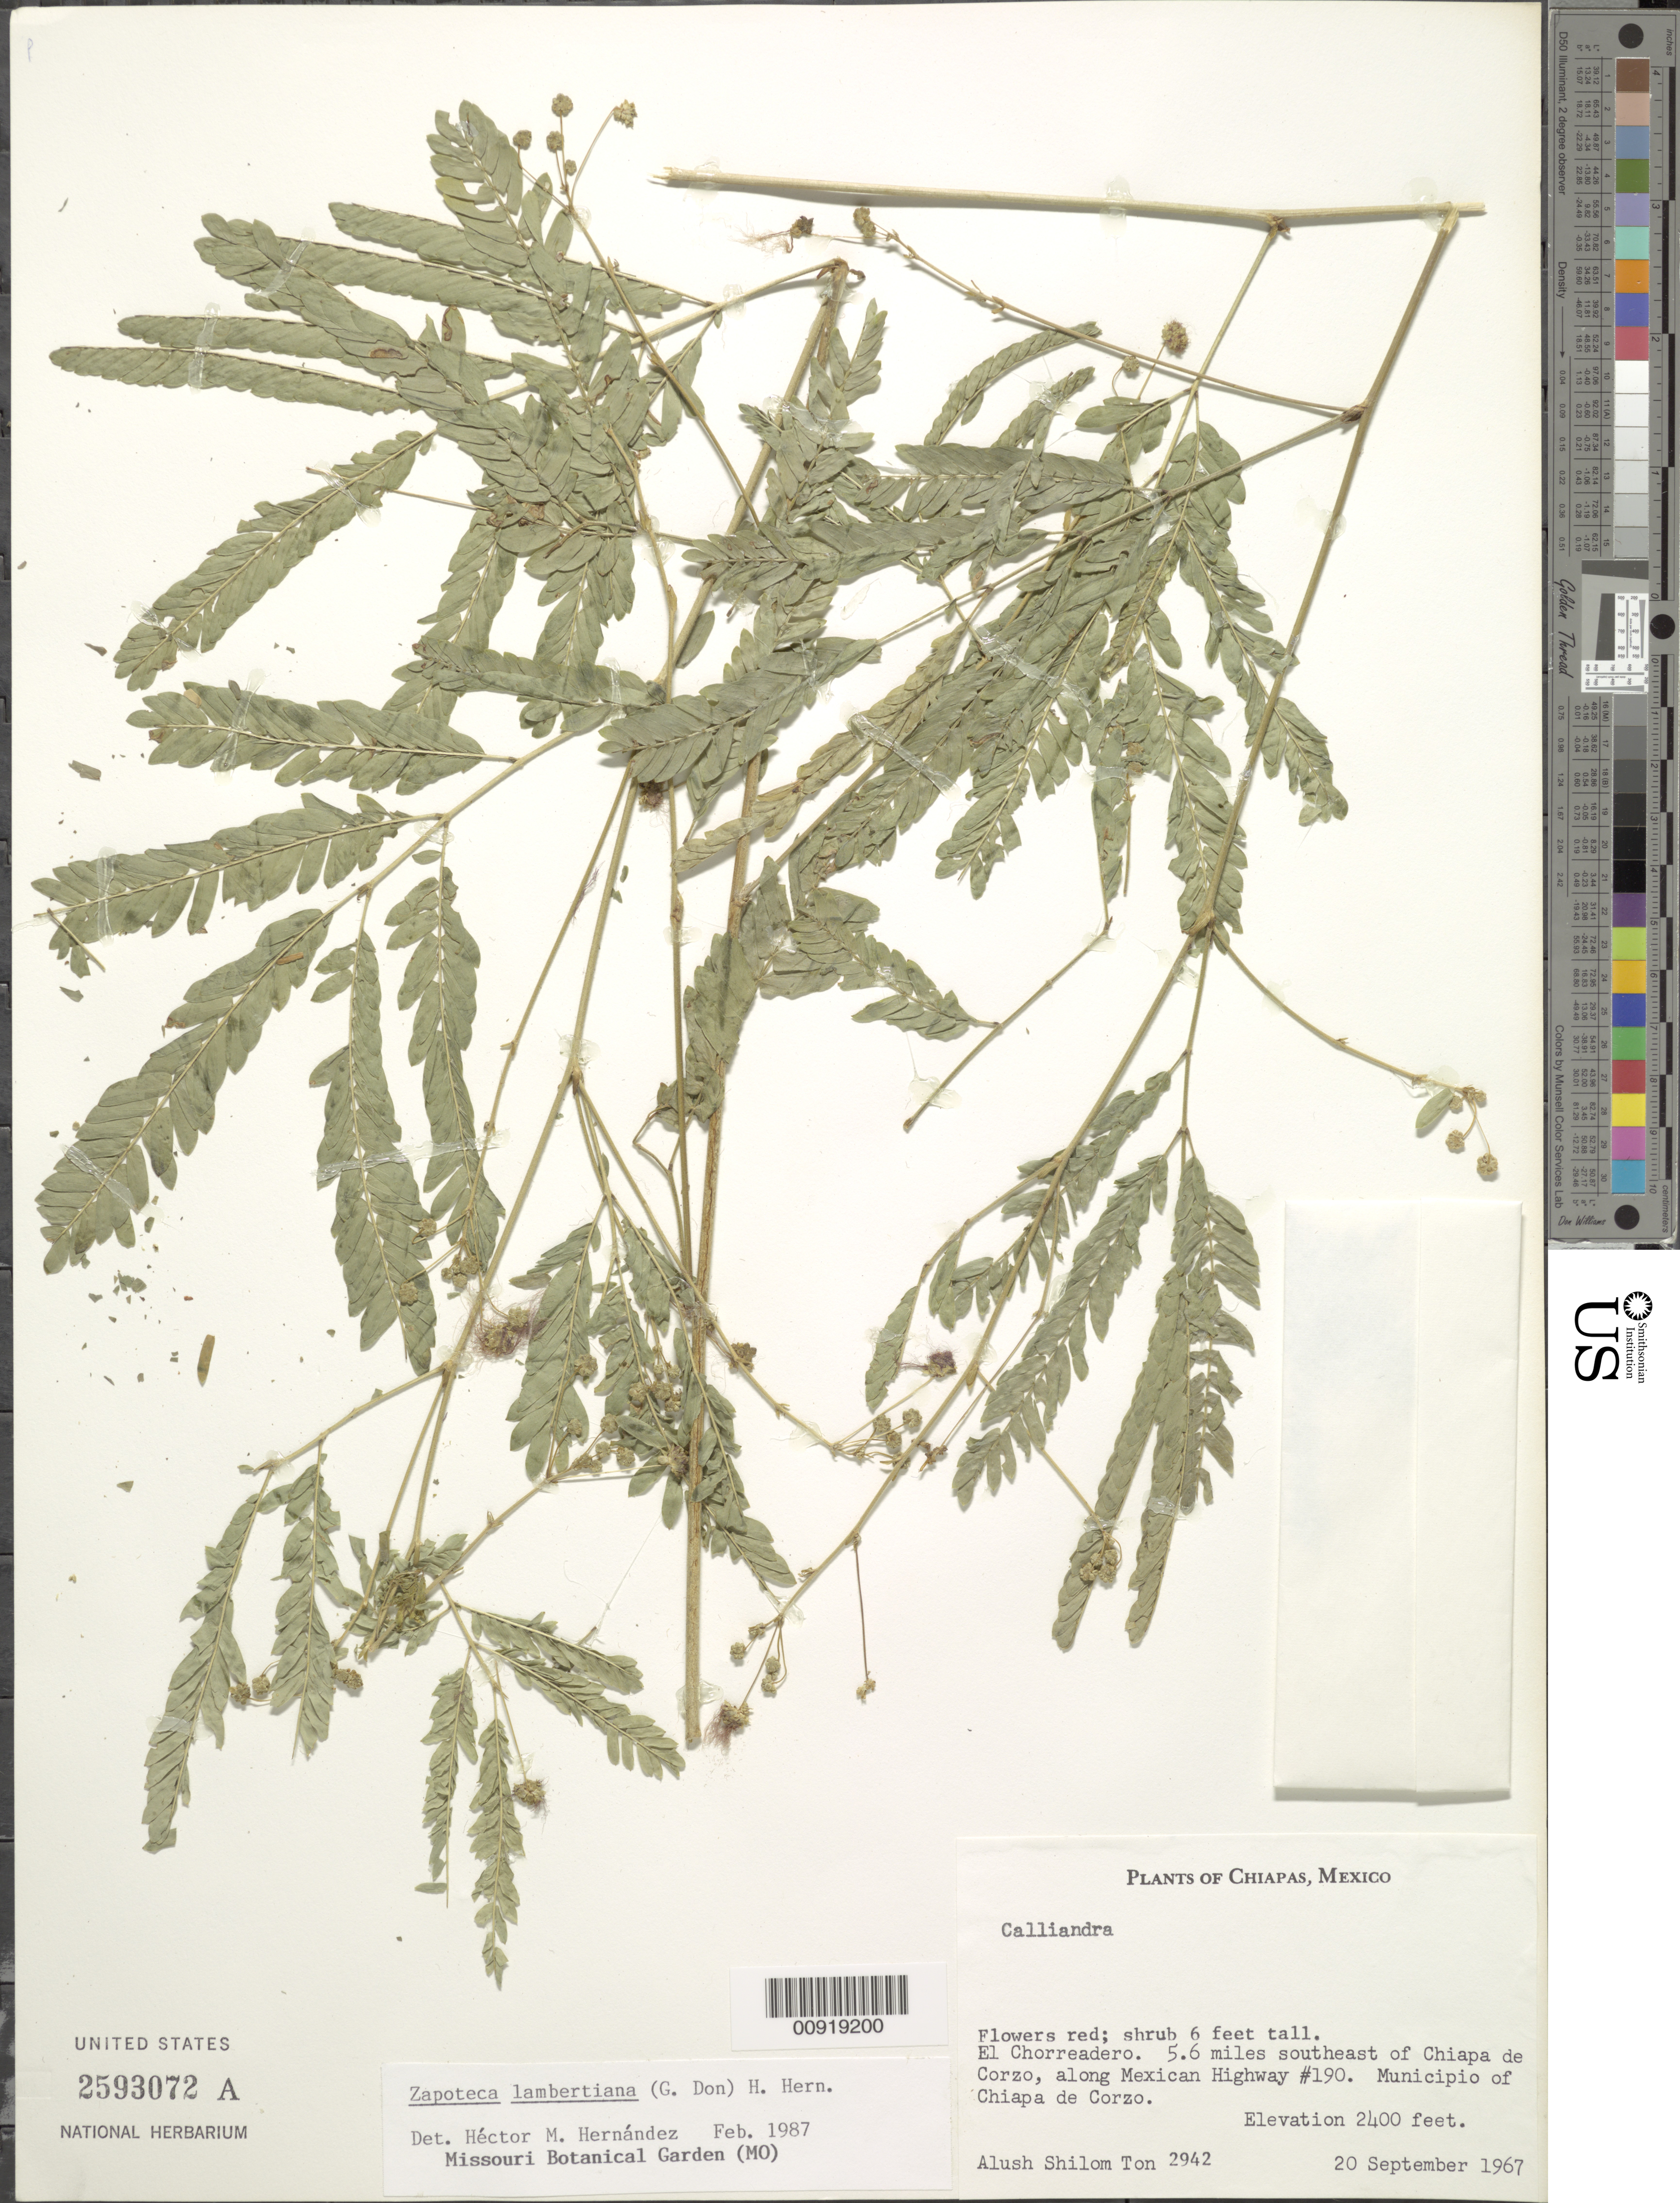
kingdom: Plantae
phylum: Tracheophyta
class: Magnoliopsida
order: Fabales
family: Fabaceae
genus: Zapoteca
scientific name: Zapoteca lambertiana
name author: (G. Don) H.M. Hern.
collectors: A. Shilom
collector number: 2942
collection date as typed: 20 Sep 1967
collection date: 1967-09-20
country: Mexico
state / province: Chiapas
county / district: Chiapa de Corzo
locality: El Chorreadero 5.6 miles southeast of Chiapa de Corzo, along Mexican Highway # 190. Municipio of Chiapa de Corzo, Chiapas.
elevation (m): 732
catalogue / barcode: US 2593072A